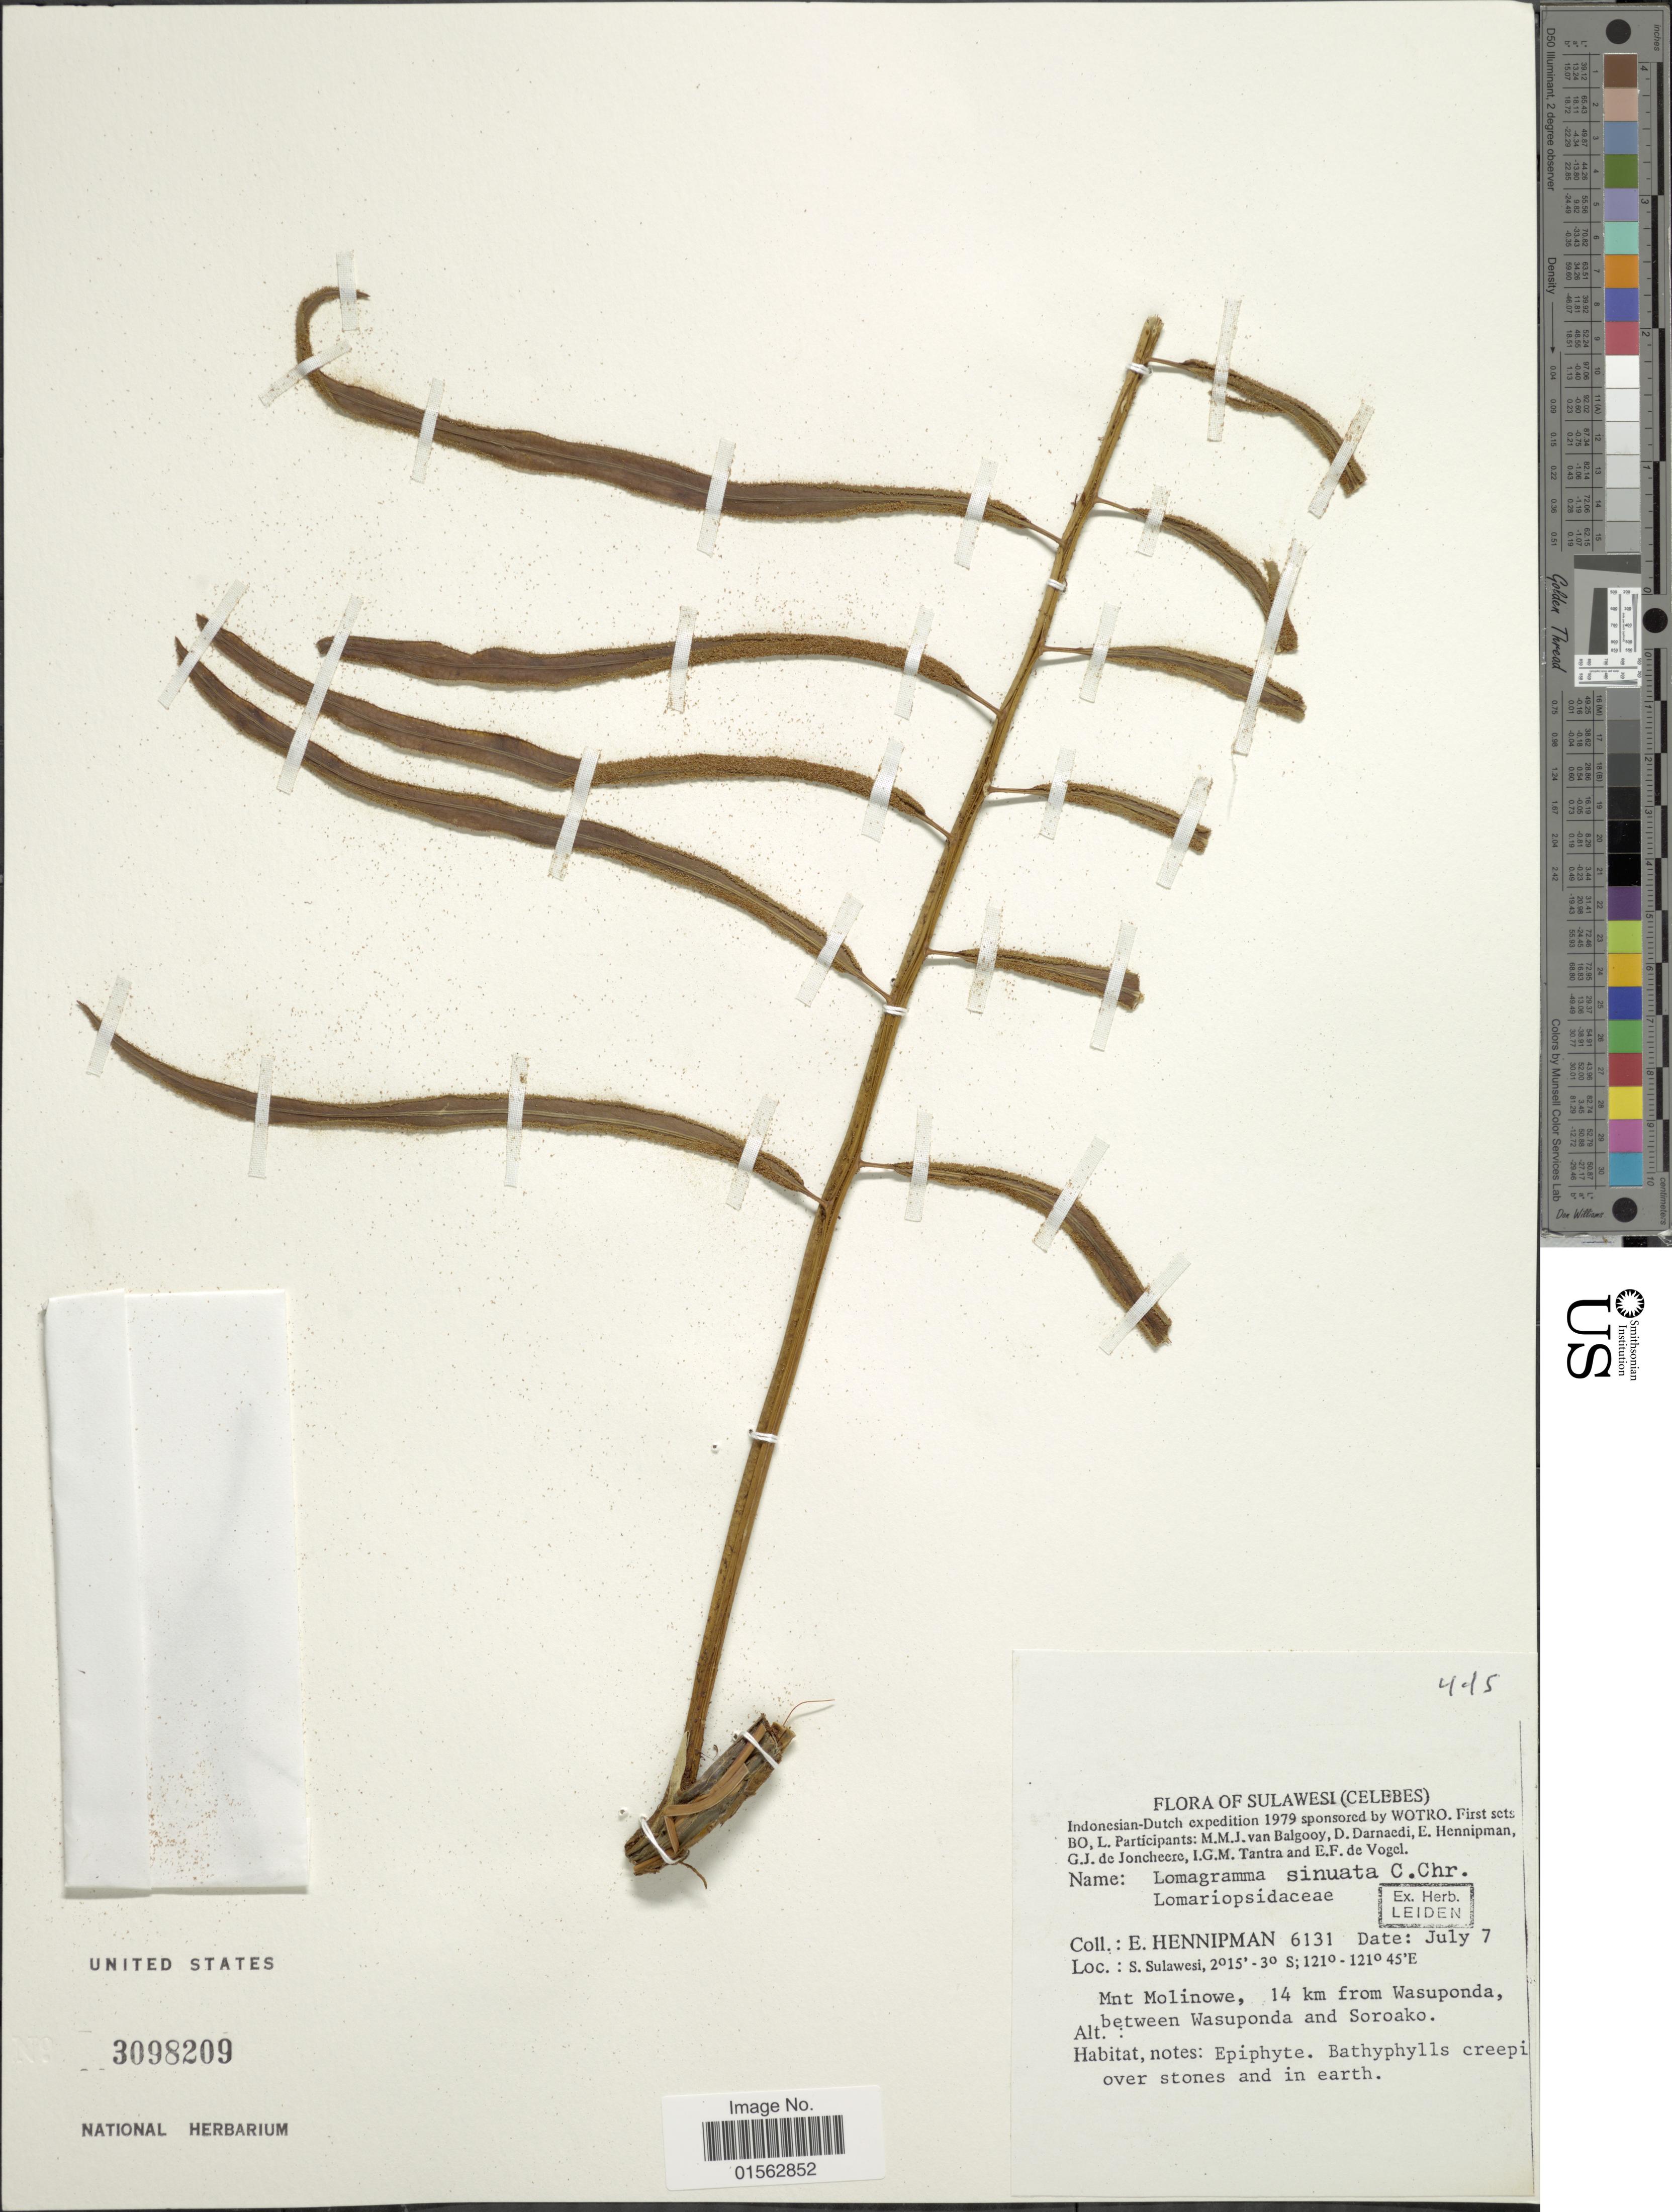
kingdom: Plantae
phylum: Tracheophyta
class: Polypodiopsida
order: Polypodiales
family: Dryopteridaceae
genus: Lomagramma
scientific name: Lomagramma sinuata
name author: C. Chr.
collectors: E. Hennipman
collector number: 6131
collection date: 1979-07-07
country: Indonesia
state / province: Sulawesi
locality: Sulawesi (Celebes), S. Sulawesi, Mnt Molinowe, 14 km from Wasuponda between Wasuponda and Soroako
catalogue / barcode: US 33098209